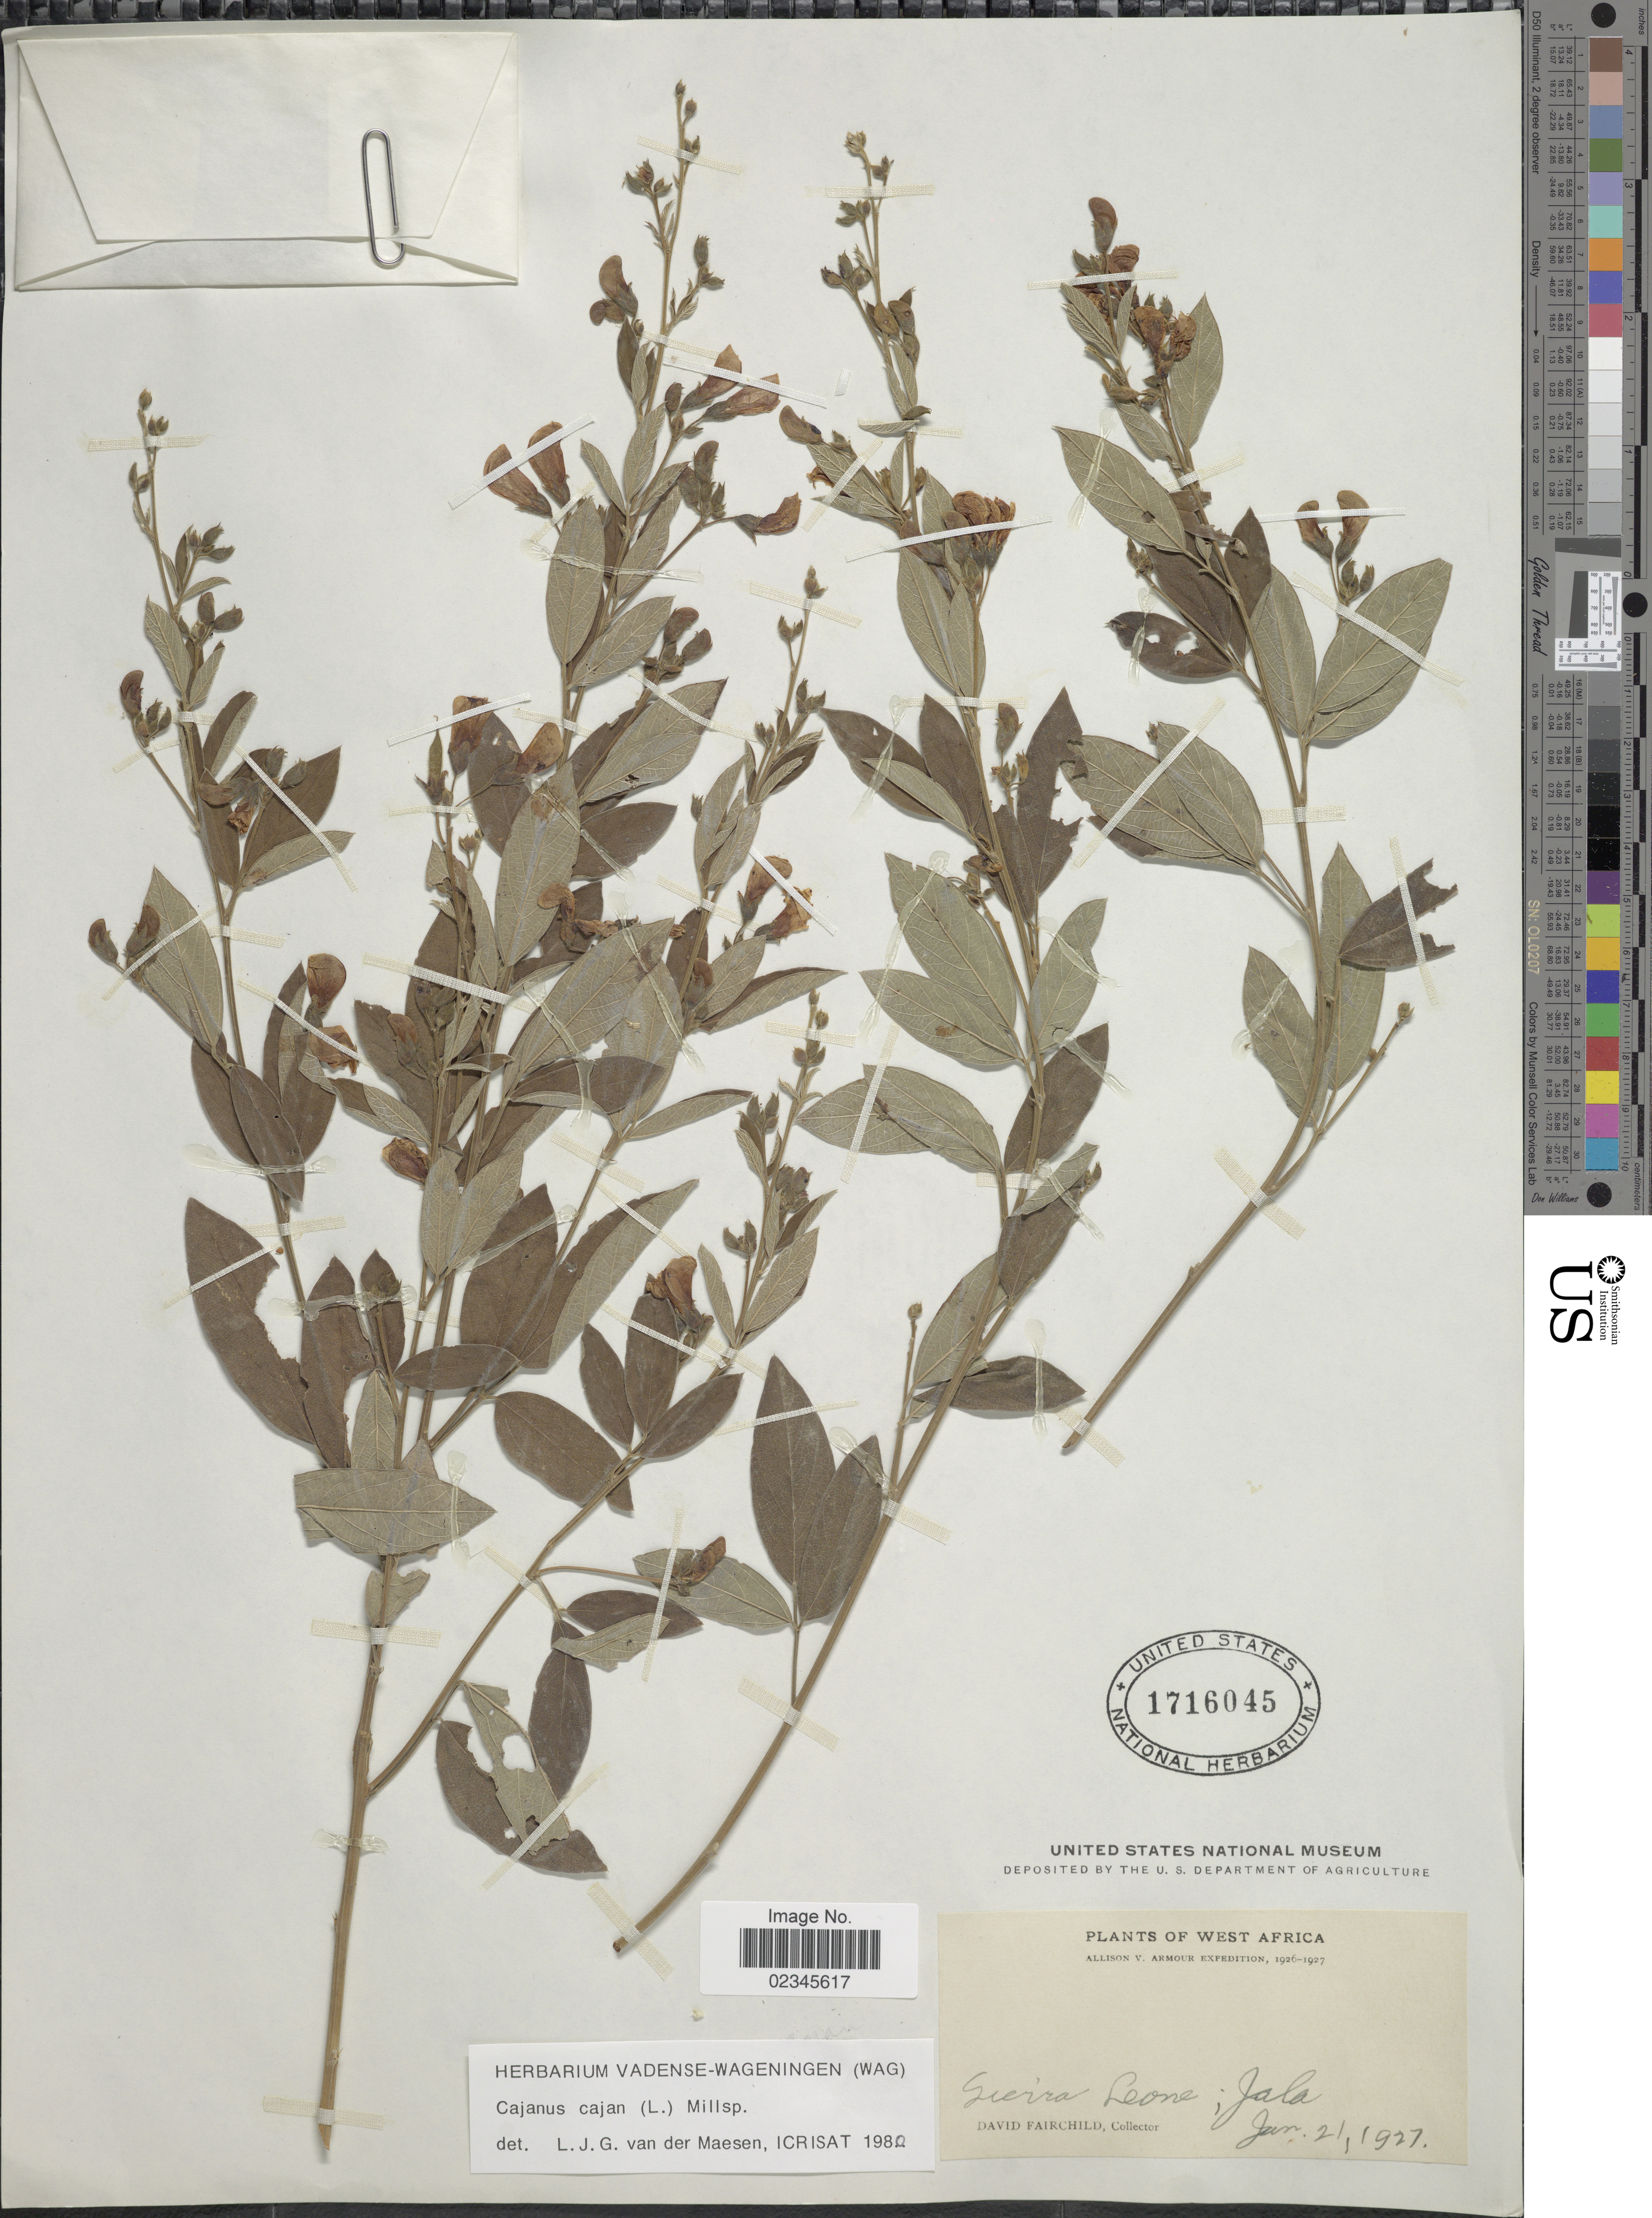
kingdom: Plantae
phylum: Tracheophyta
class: Magnoliopsida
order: Fabales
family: Fabaceae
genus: Cajanus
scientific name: Cajanus cajan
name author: (L.) Huth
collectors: D. Fairchild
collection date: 1927-01-21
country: Sierra Leone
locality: Jala. West Africa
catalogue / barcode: US 1716045